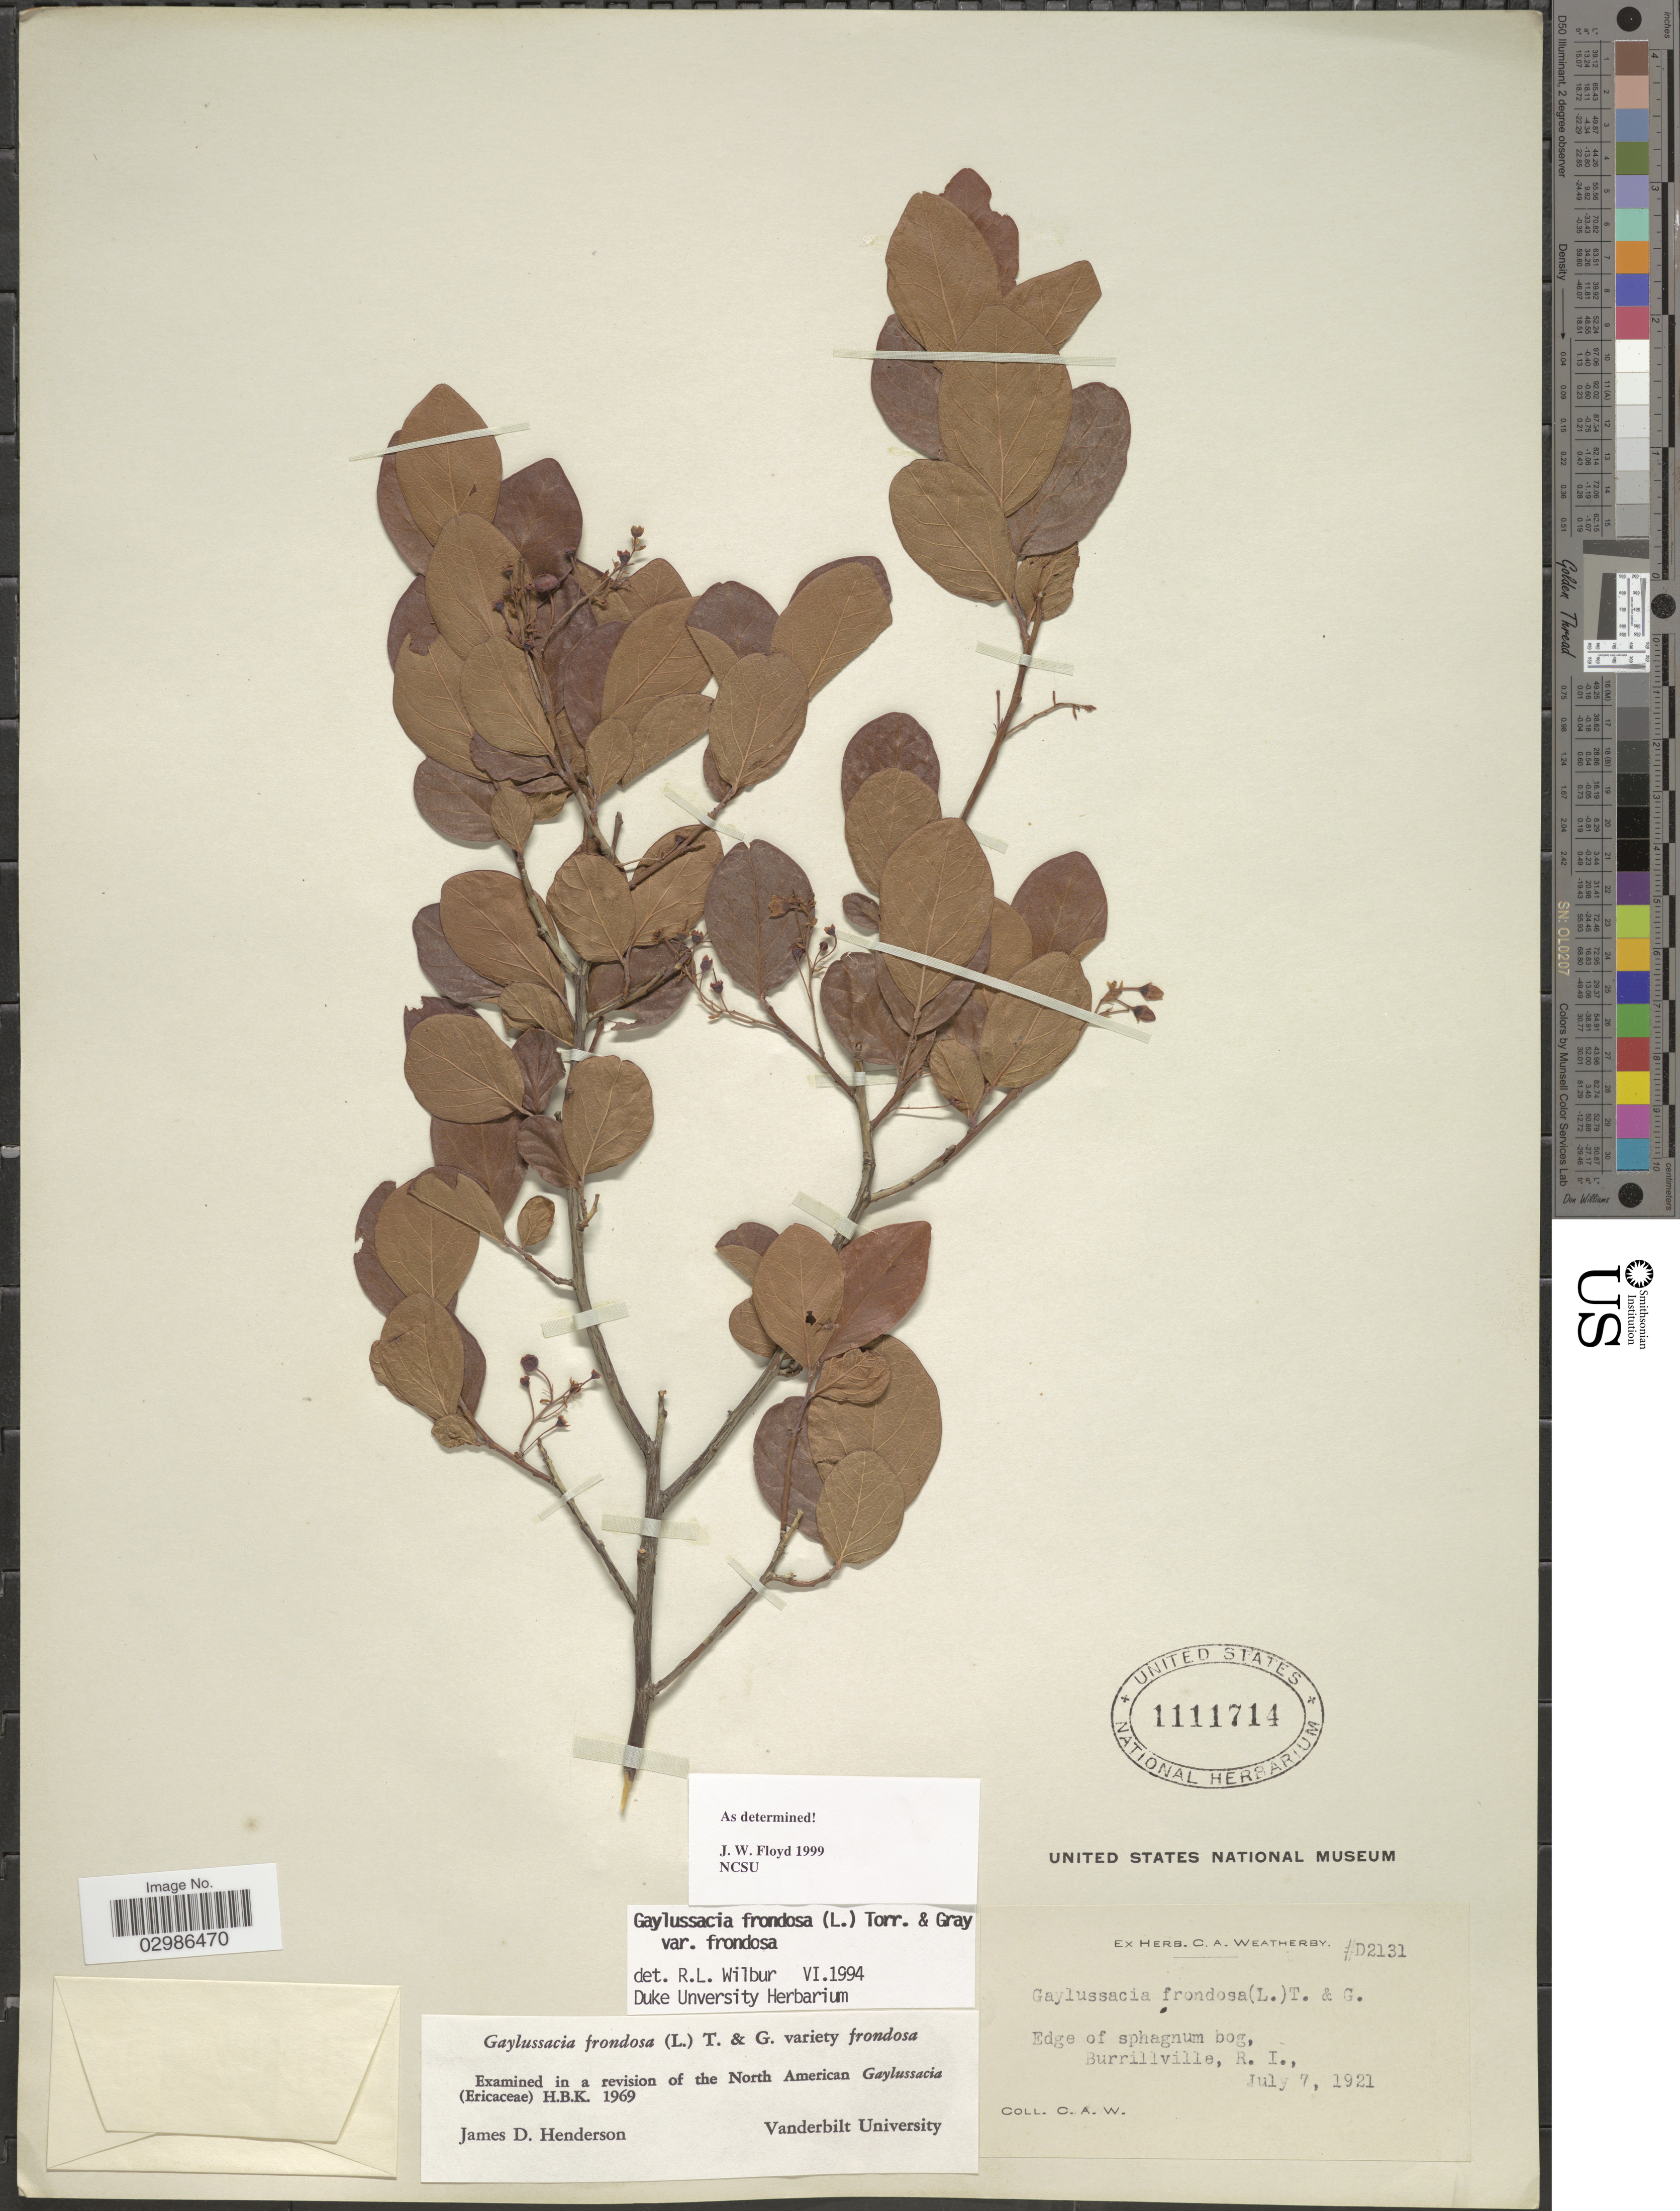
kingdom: Plantae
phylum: Tracheophyta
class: Magnoliopsida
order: Ericales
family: Ericaceae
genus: Gaylussacia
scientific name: Gaylussacia frondosa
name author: (L.) Torr. & A. Gray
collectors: C. A. Weatherby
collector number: D2131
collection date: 1921-07-07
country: United States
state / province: Rhode Island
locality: Burrillville, R. I.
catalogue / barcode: US 1111714